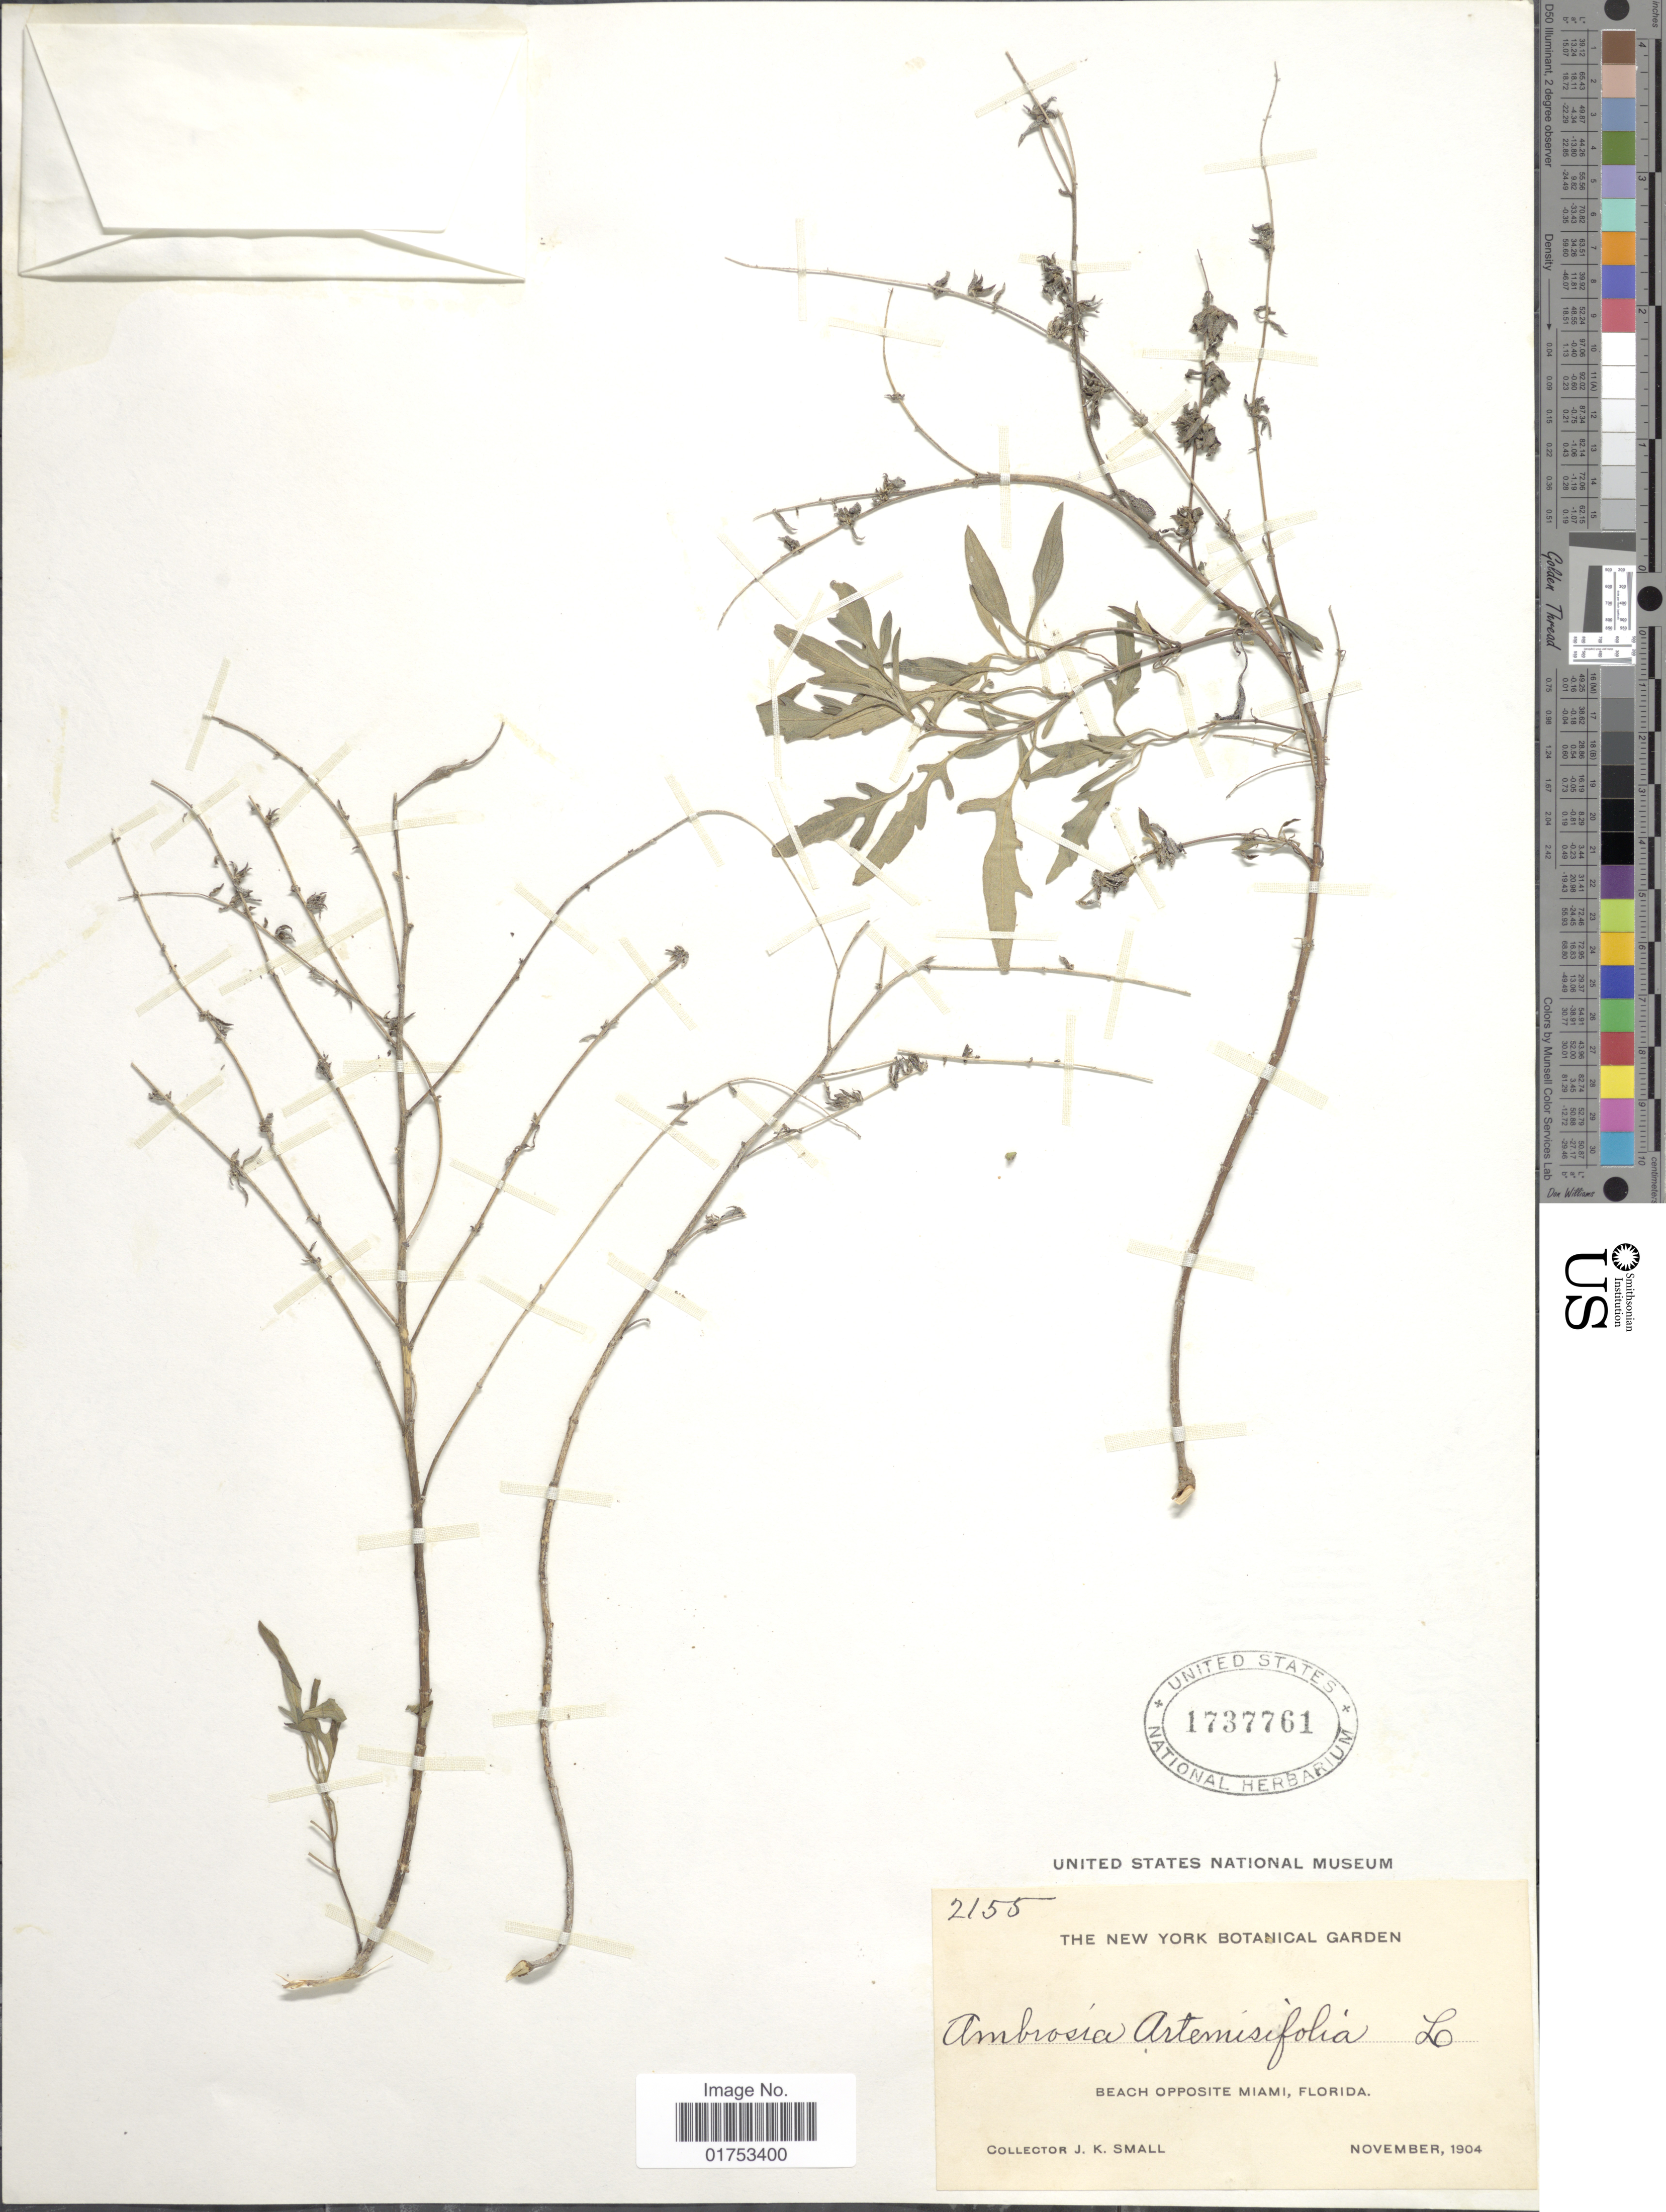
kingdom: Plantae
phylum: Tracheophyta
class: Magnoliopsida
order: Asterales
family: Asteraceae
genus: Ambrosia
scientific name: Ambrosia artemisiifolia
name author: L.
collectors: J. K. Small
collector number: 2155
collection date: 1904-11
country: United States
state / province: Florida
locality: Beach opposite Miami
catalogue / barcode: US 1737761